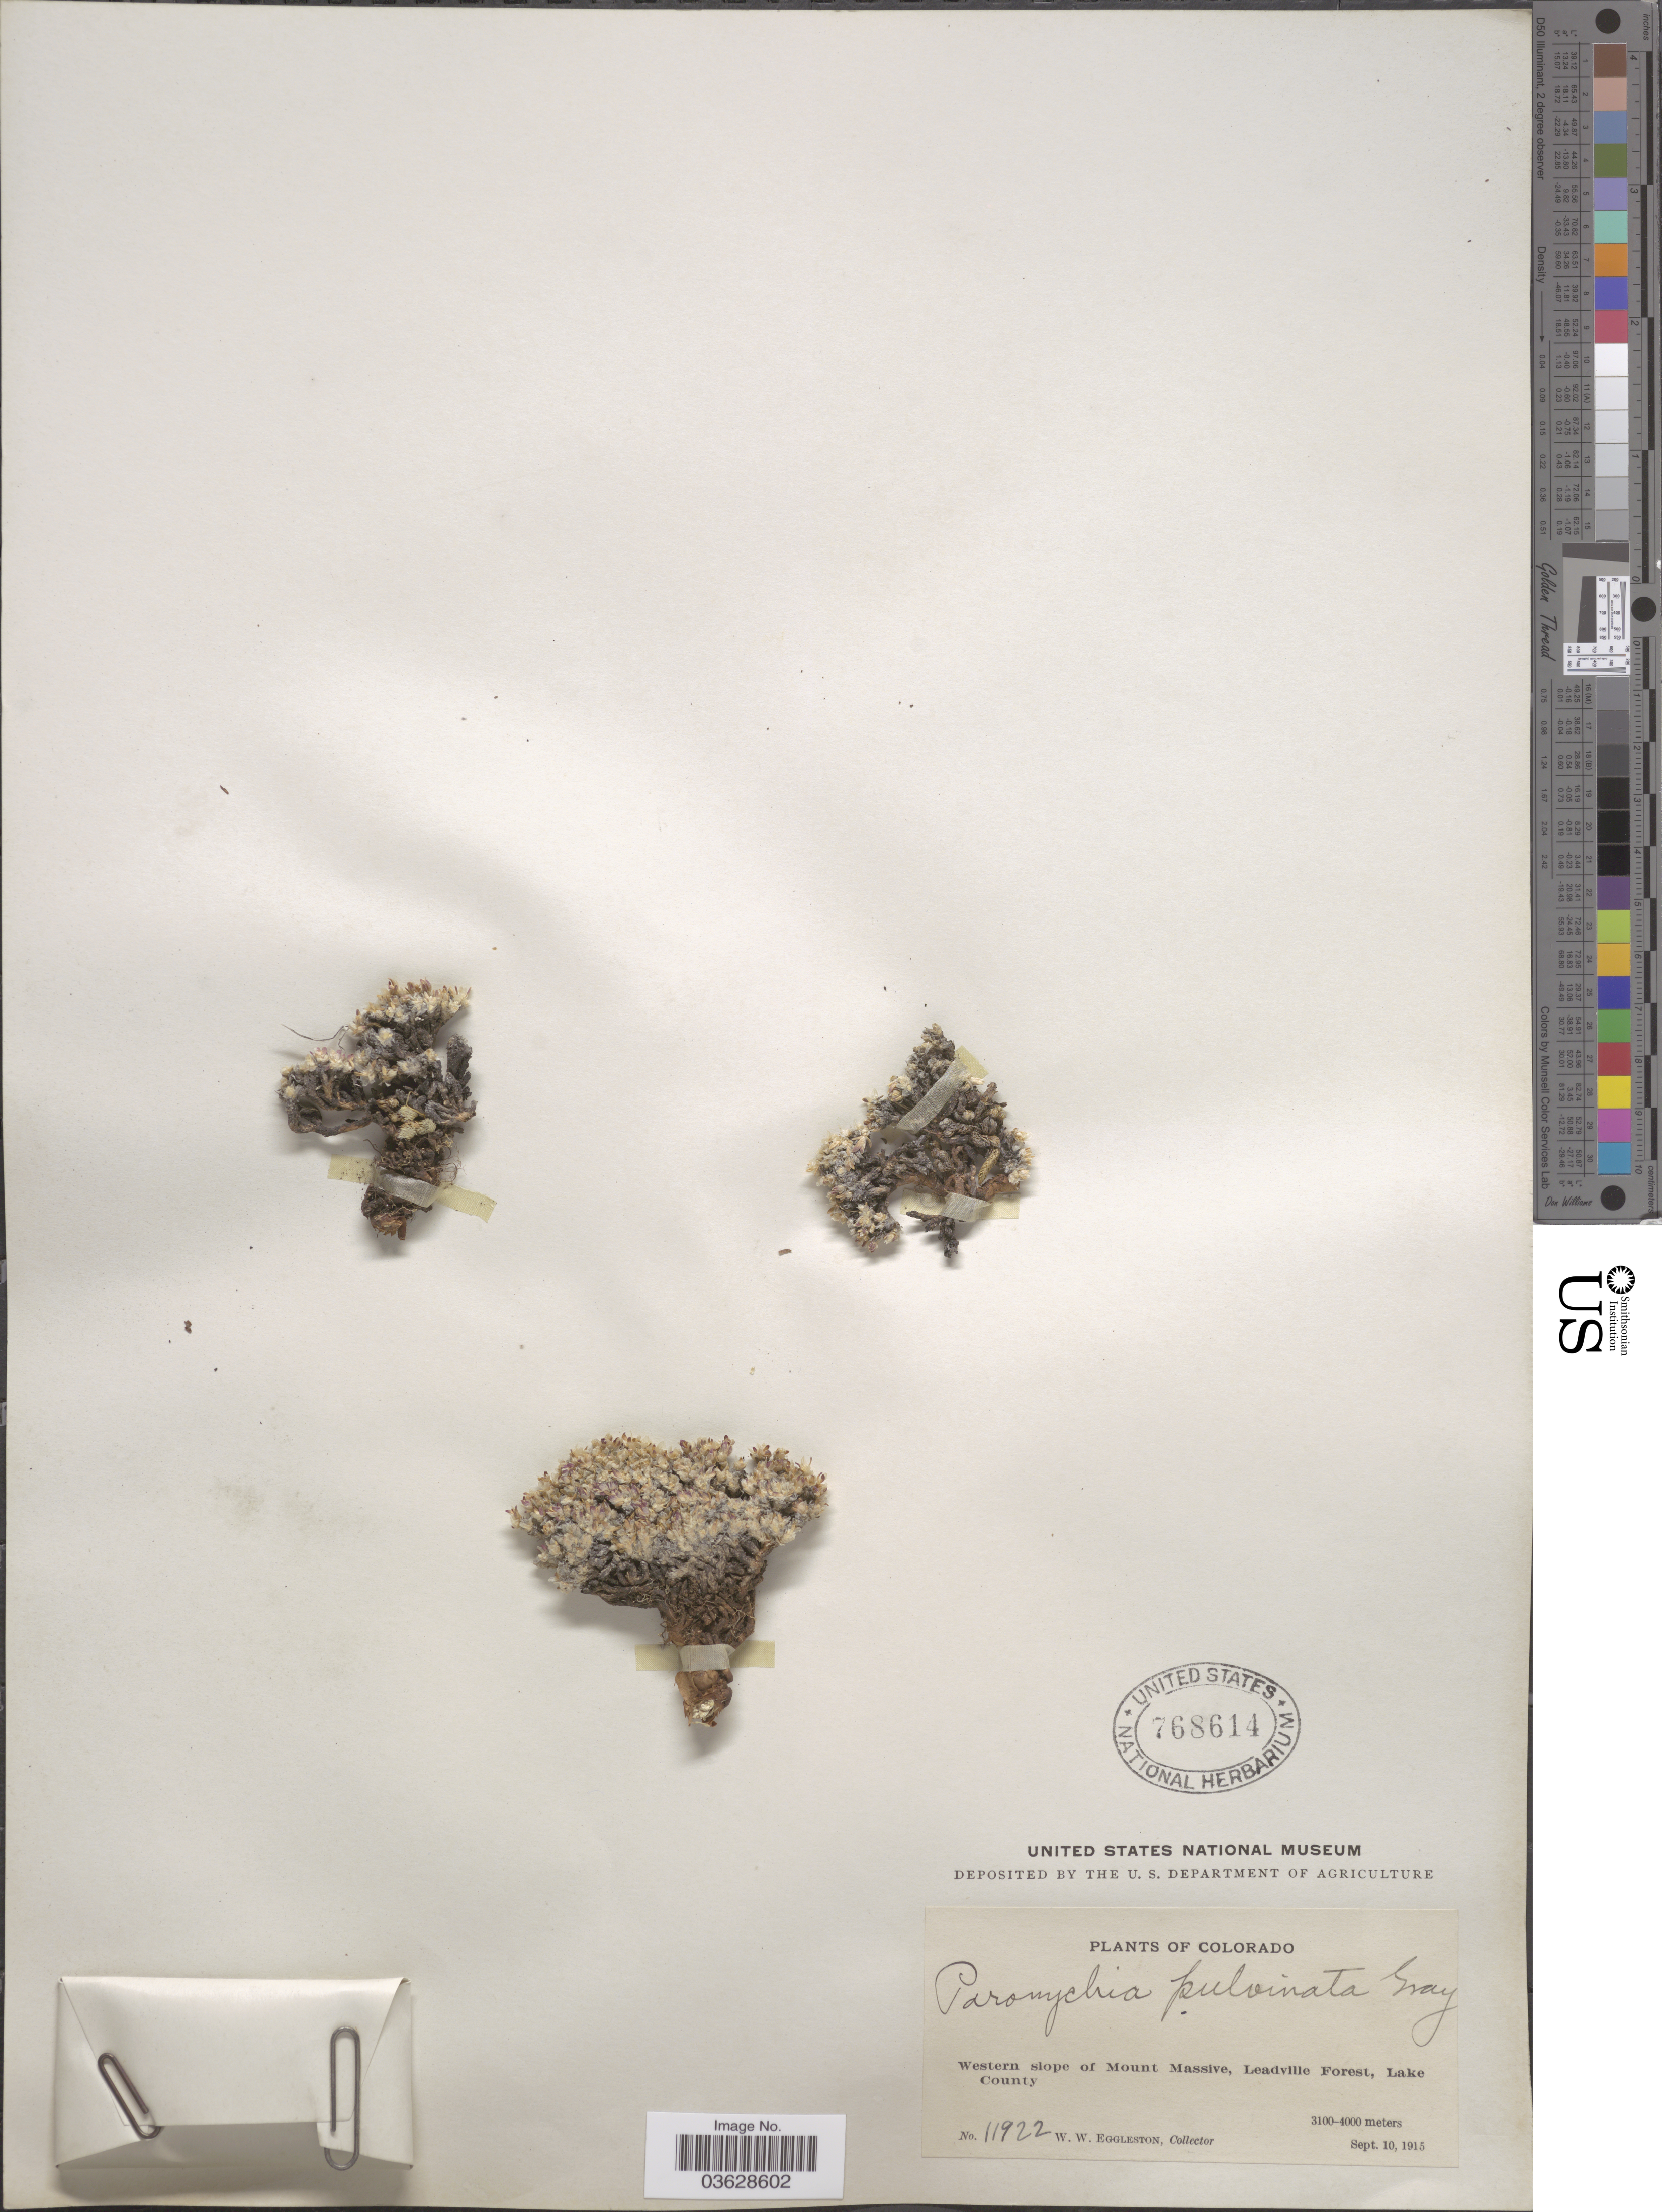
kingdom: Plantae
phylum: Tracheophyta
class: Magnoliopsida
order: Caryophyllales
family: Caryophyllaceae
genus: Paronychia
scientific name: Paronychia pulvinata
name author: A. Gray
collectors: W. W. Eggleston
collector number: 11922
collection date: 1915-09-10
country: United States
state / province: Colorado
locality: Western slope of Mount Massive, Leadville Forest, Lake County.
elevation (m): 3100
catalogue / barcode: US 768614